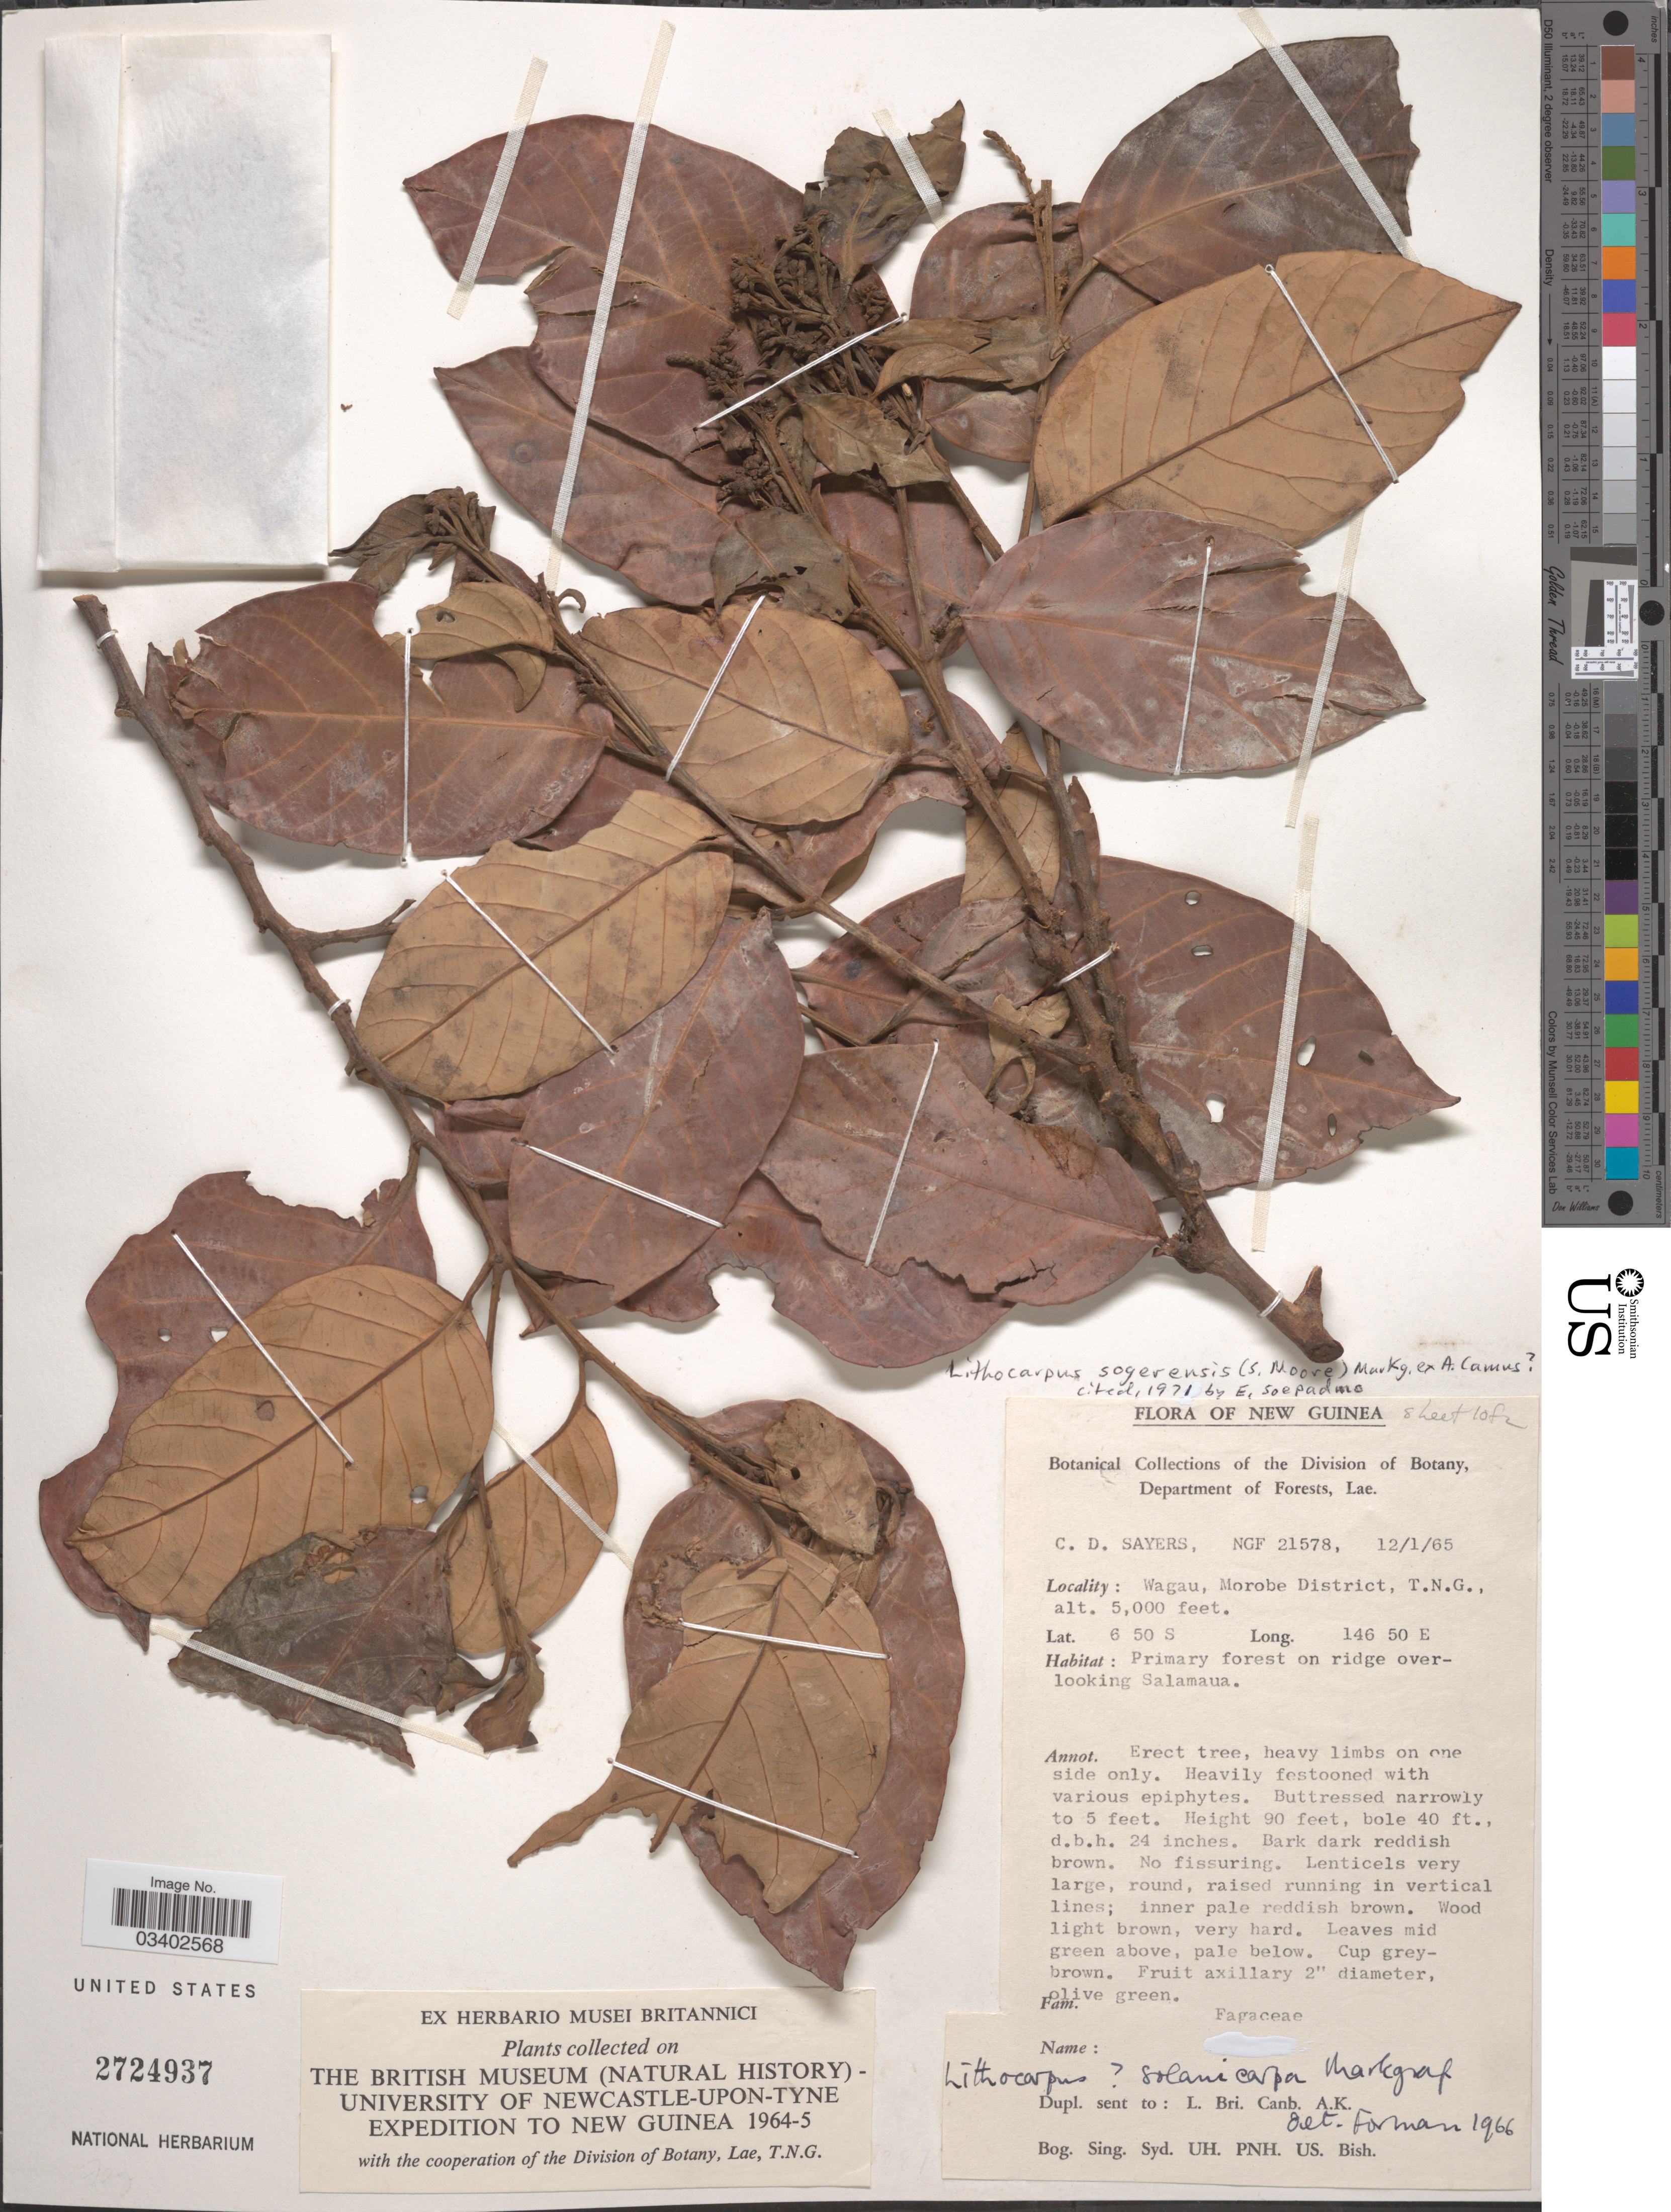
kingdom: Plantae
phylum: Tracheophyta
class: Magnoliopsida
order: Fagales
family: Fagaceae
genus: Lithocarpus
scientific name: Lithocarpus sogerensis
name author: (S. Moore) Markgr. ex A. Camus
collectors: C. Sayers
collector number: NGF21578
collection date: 1965-01-12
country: Papua New Guinea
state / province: Morobe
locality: New Guinea. Wagau, Morobe District, T.N.G.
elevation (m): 1524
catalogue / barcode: US 2724937